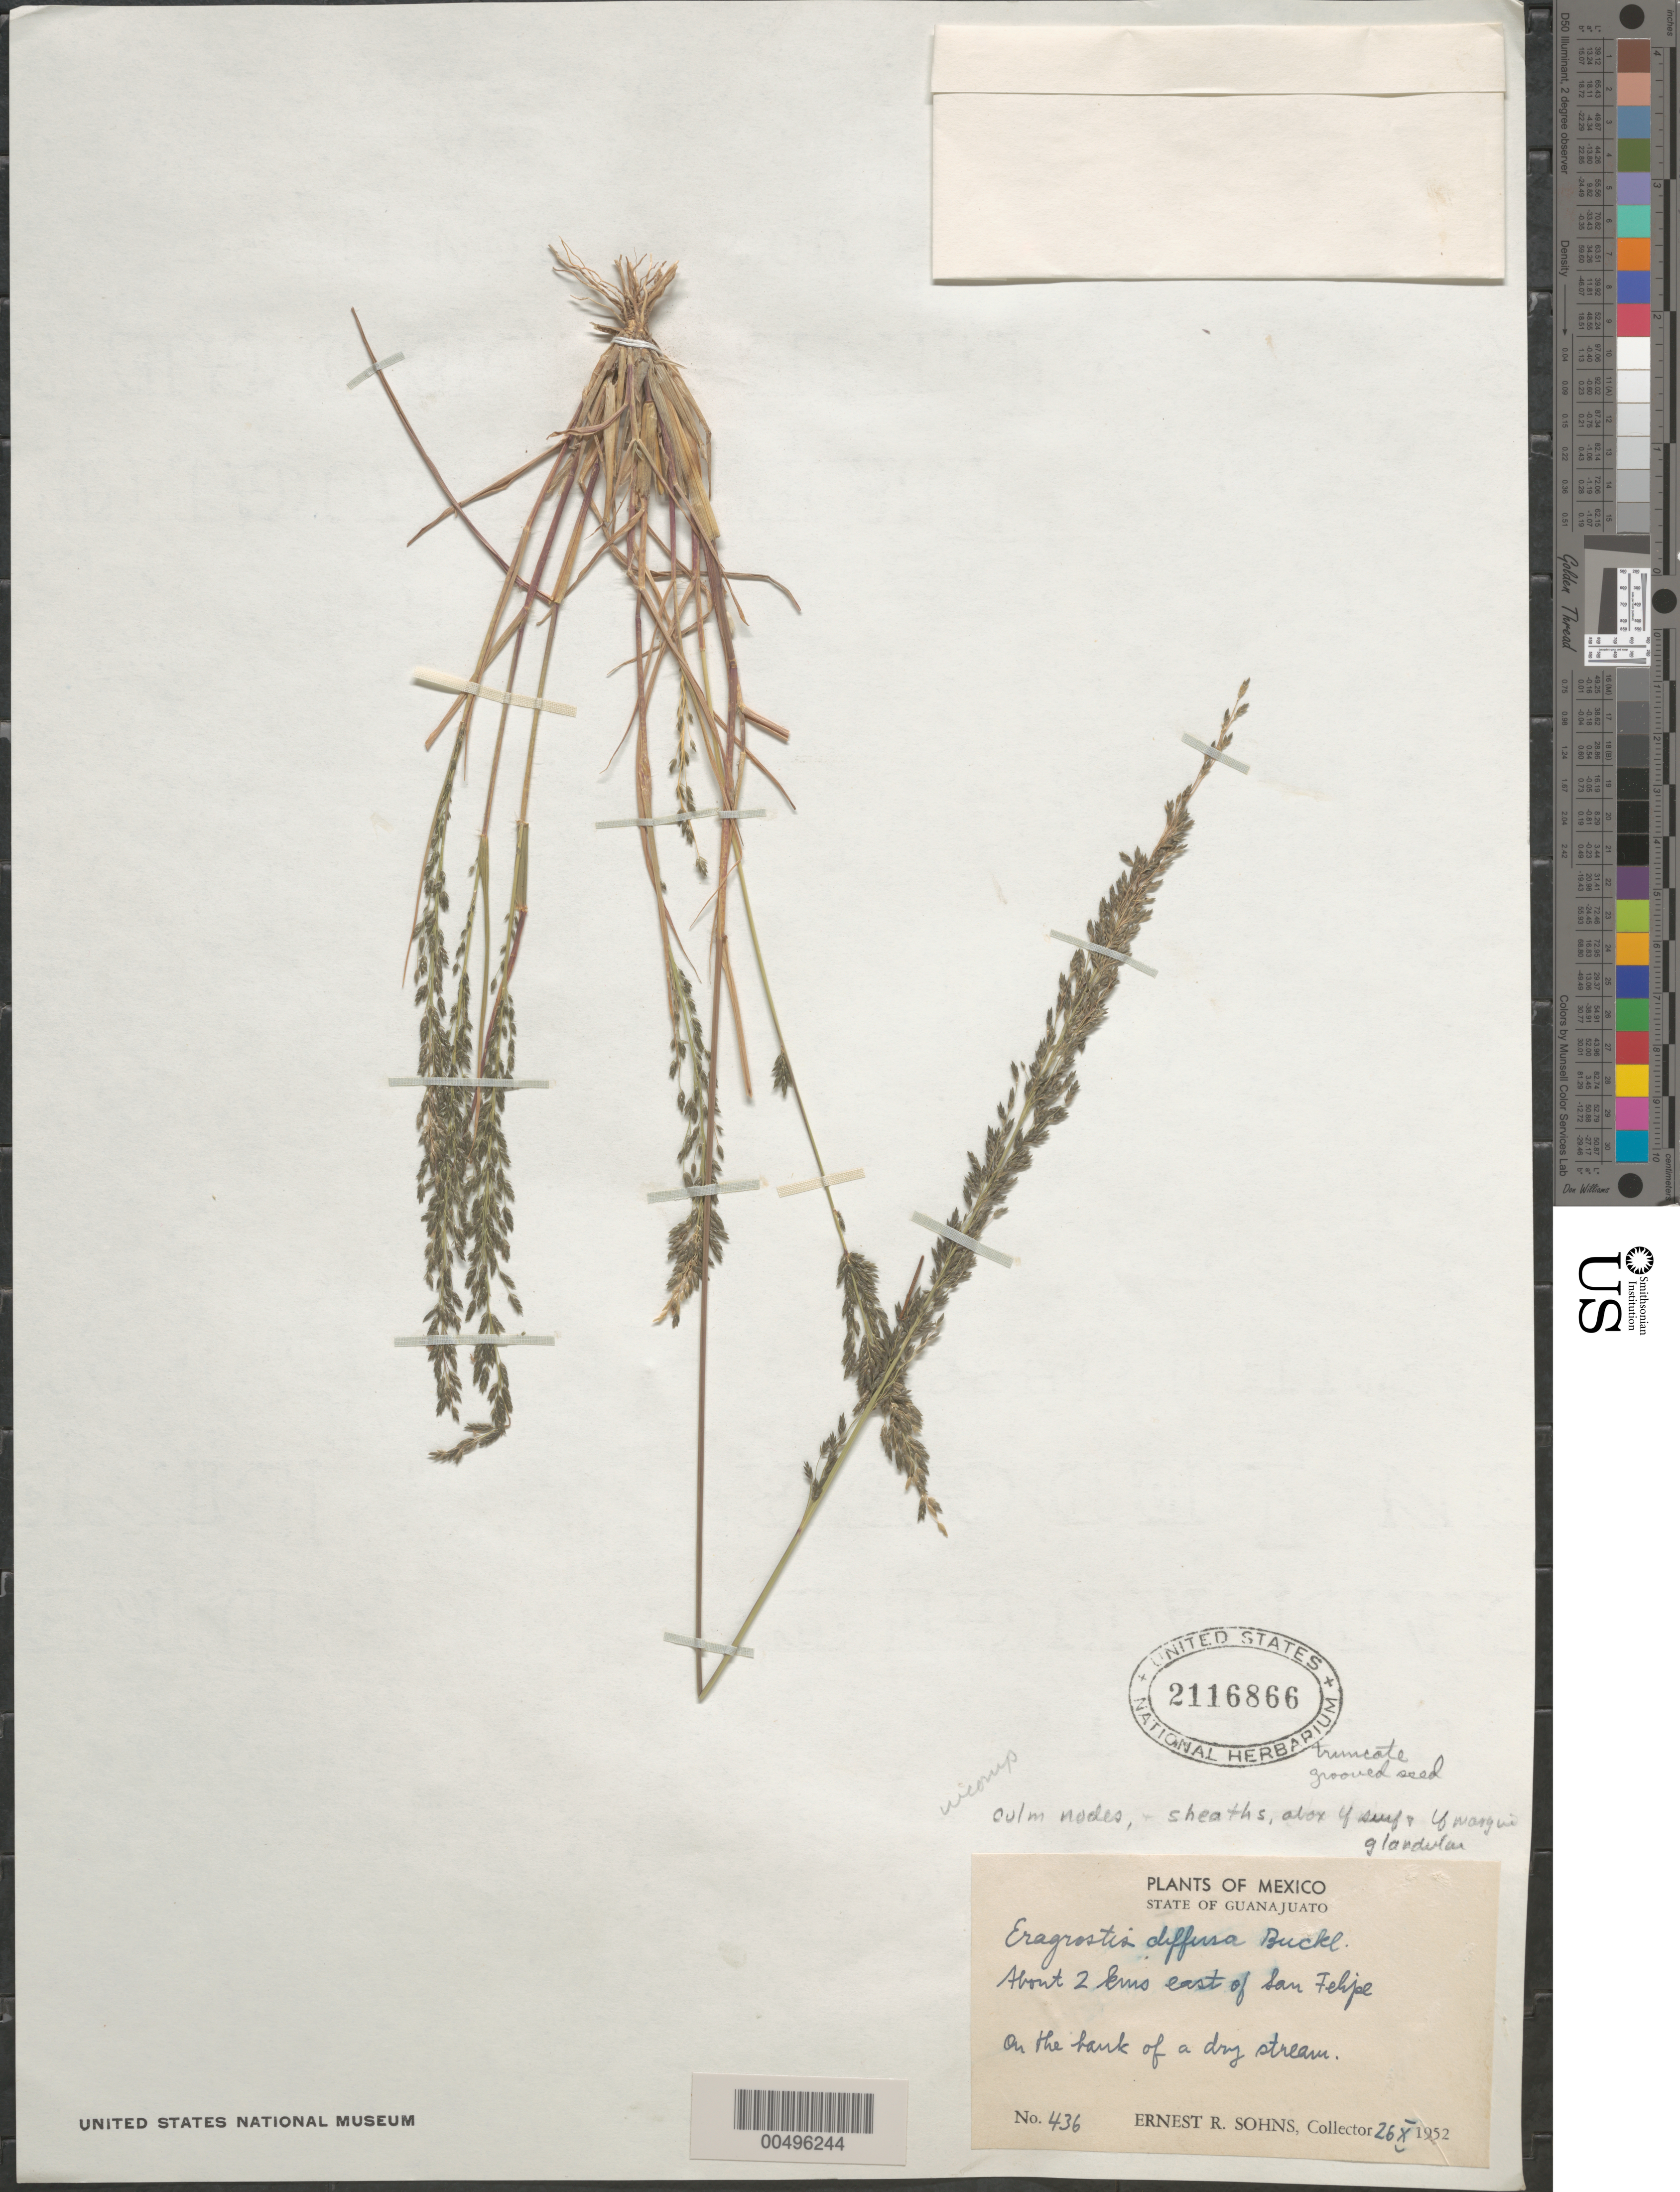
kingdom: Plantae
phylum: Tracheophyta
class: Liliopsida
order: Poales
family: Poaceae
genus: Eragrostis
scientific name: Eragrostis mexicana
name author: (Hornem.) Link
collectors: E. R. Sohns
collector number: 436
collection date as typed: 26 Oct 1952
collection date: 1952-10-26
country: Mexico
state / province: Guanajuato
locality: About 2 km E of San Felipe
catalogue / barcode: US 2116866